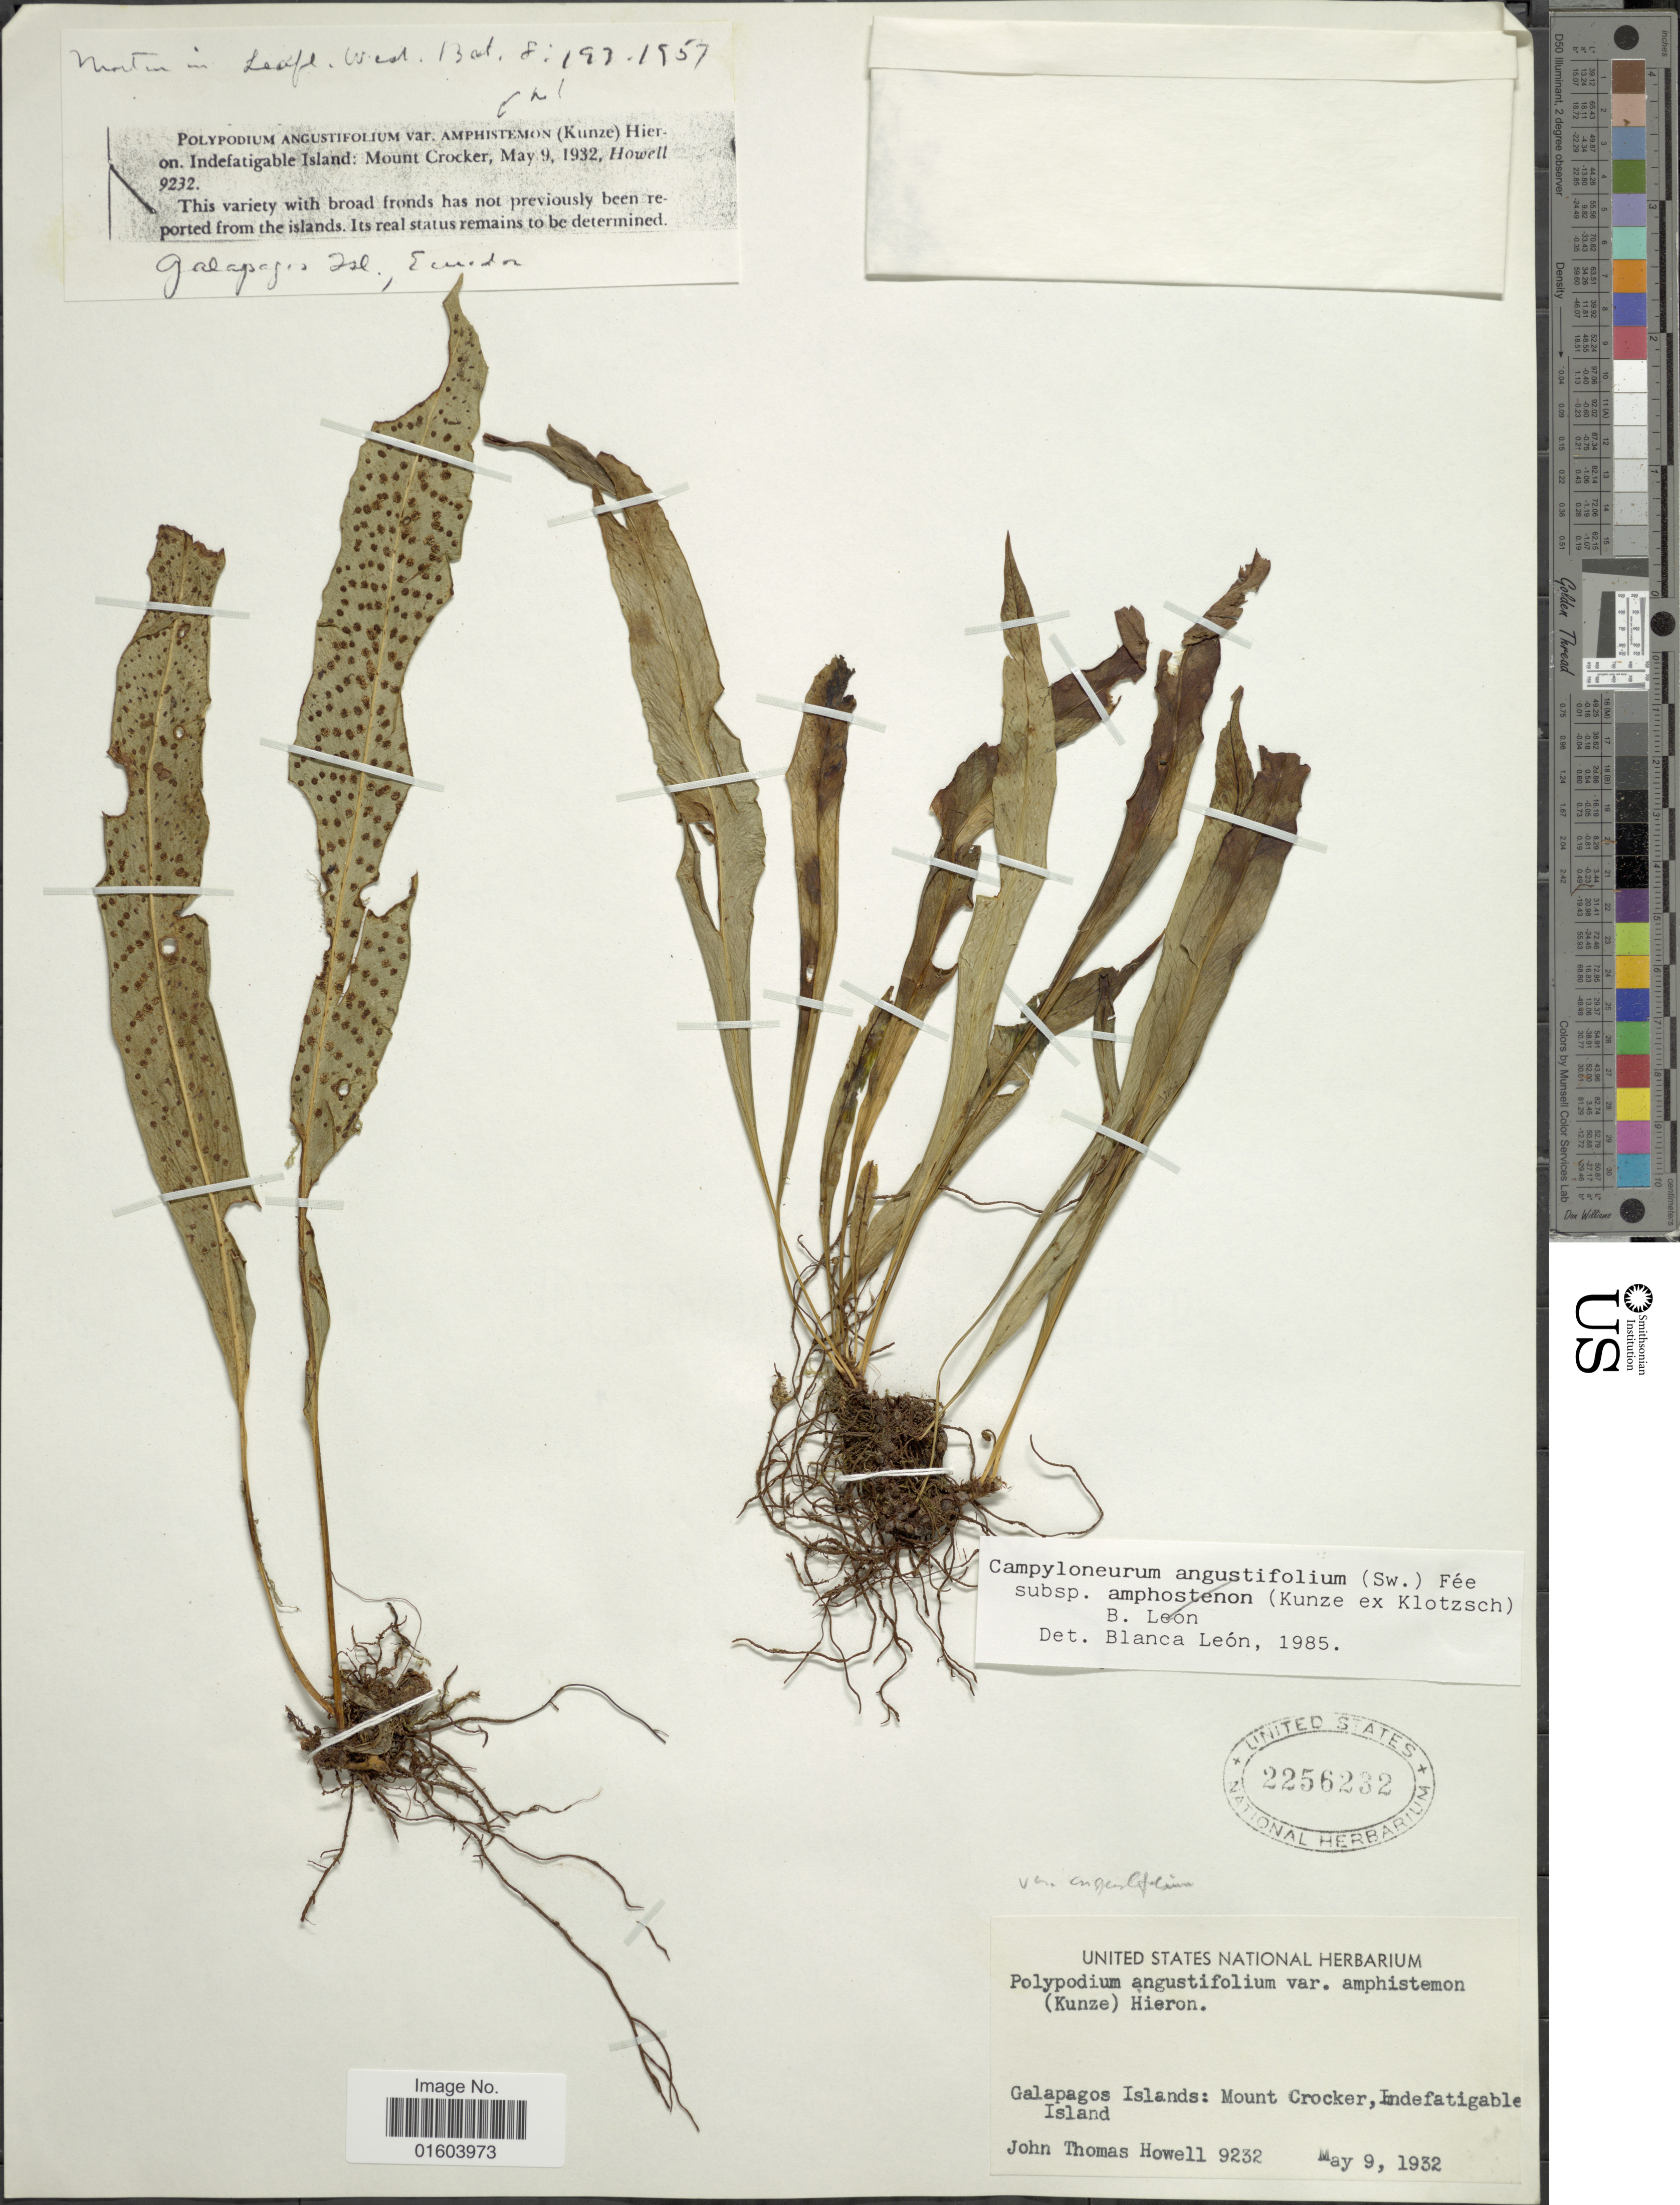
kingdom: Plantae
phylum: Tracheophyta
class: Polypodiopsida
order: Polypodiales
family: Polypodiaceae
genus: Campyloneurum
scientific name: Campyloneurum angustifolium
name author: (Sw.) Fée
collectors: J. T. Howell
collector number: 9232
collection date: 1932-05-09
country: Ecuador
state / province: Colón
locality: Galapagos Island: Mount Crocker, Indefatigable Island.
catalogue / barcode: US 2256232